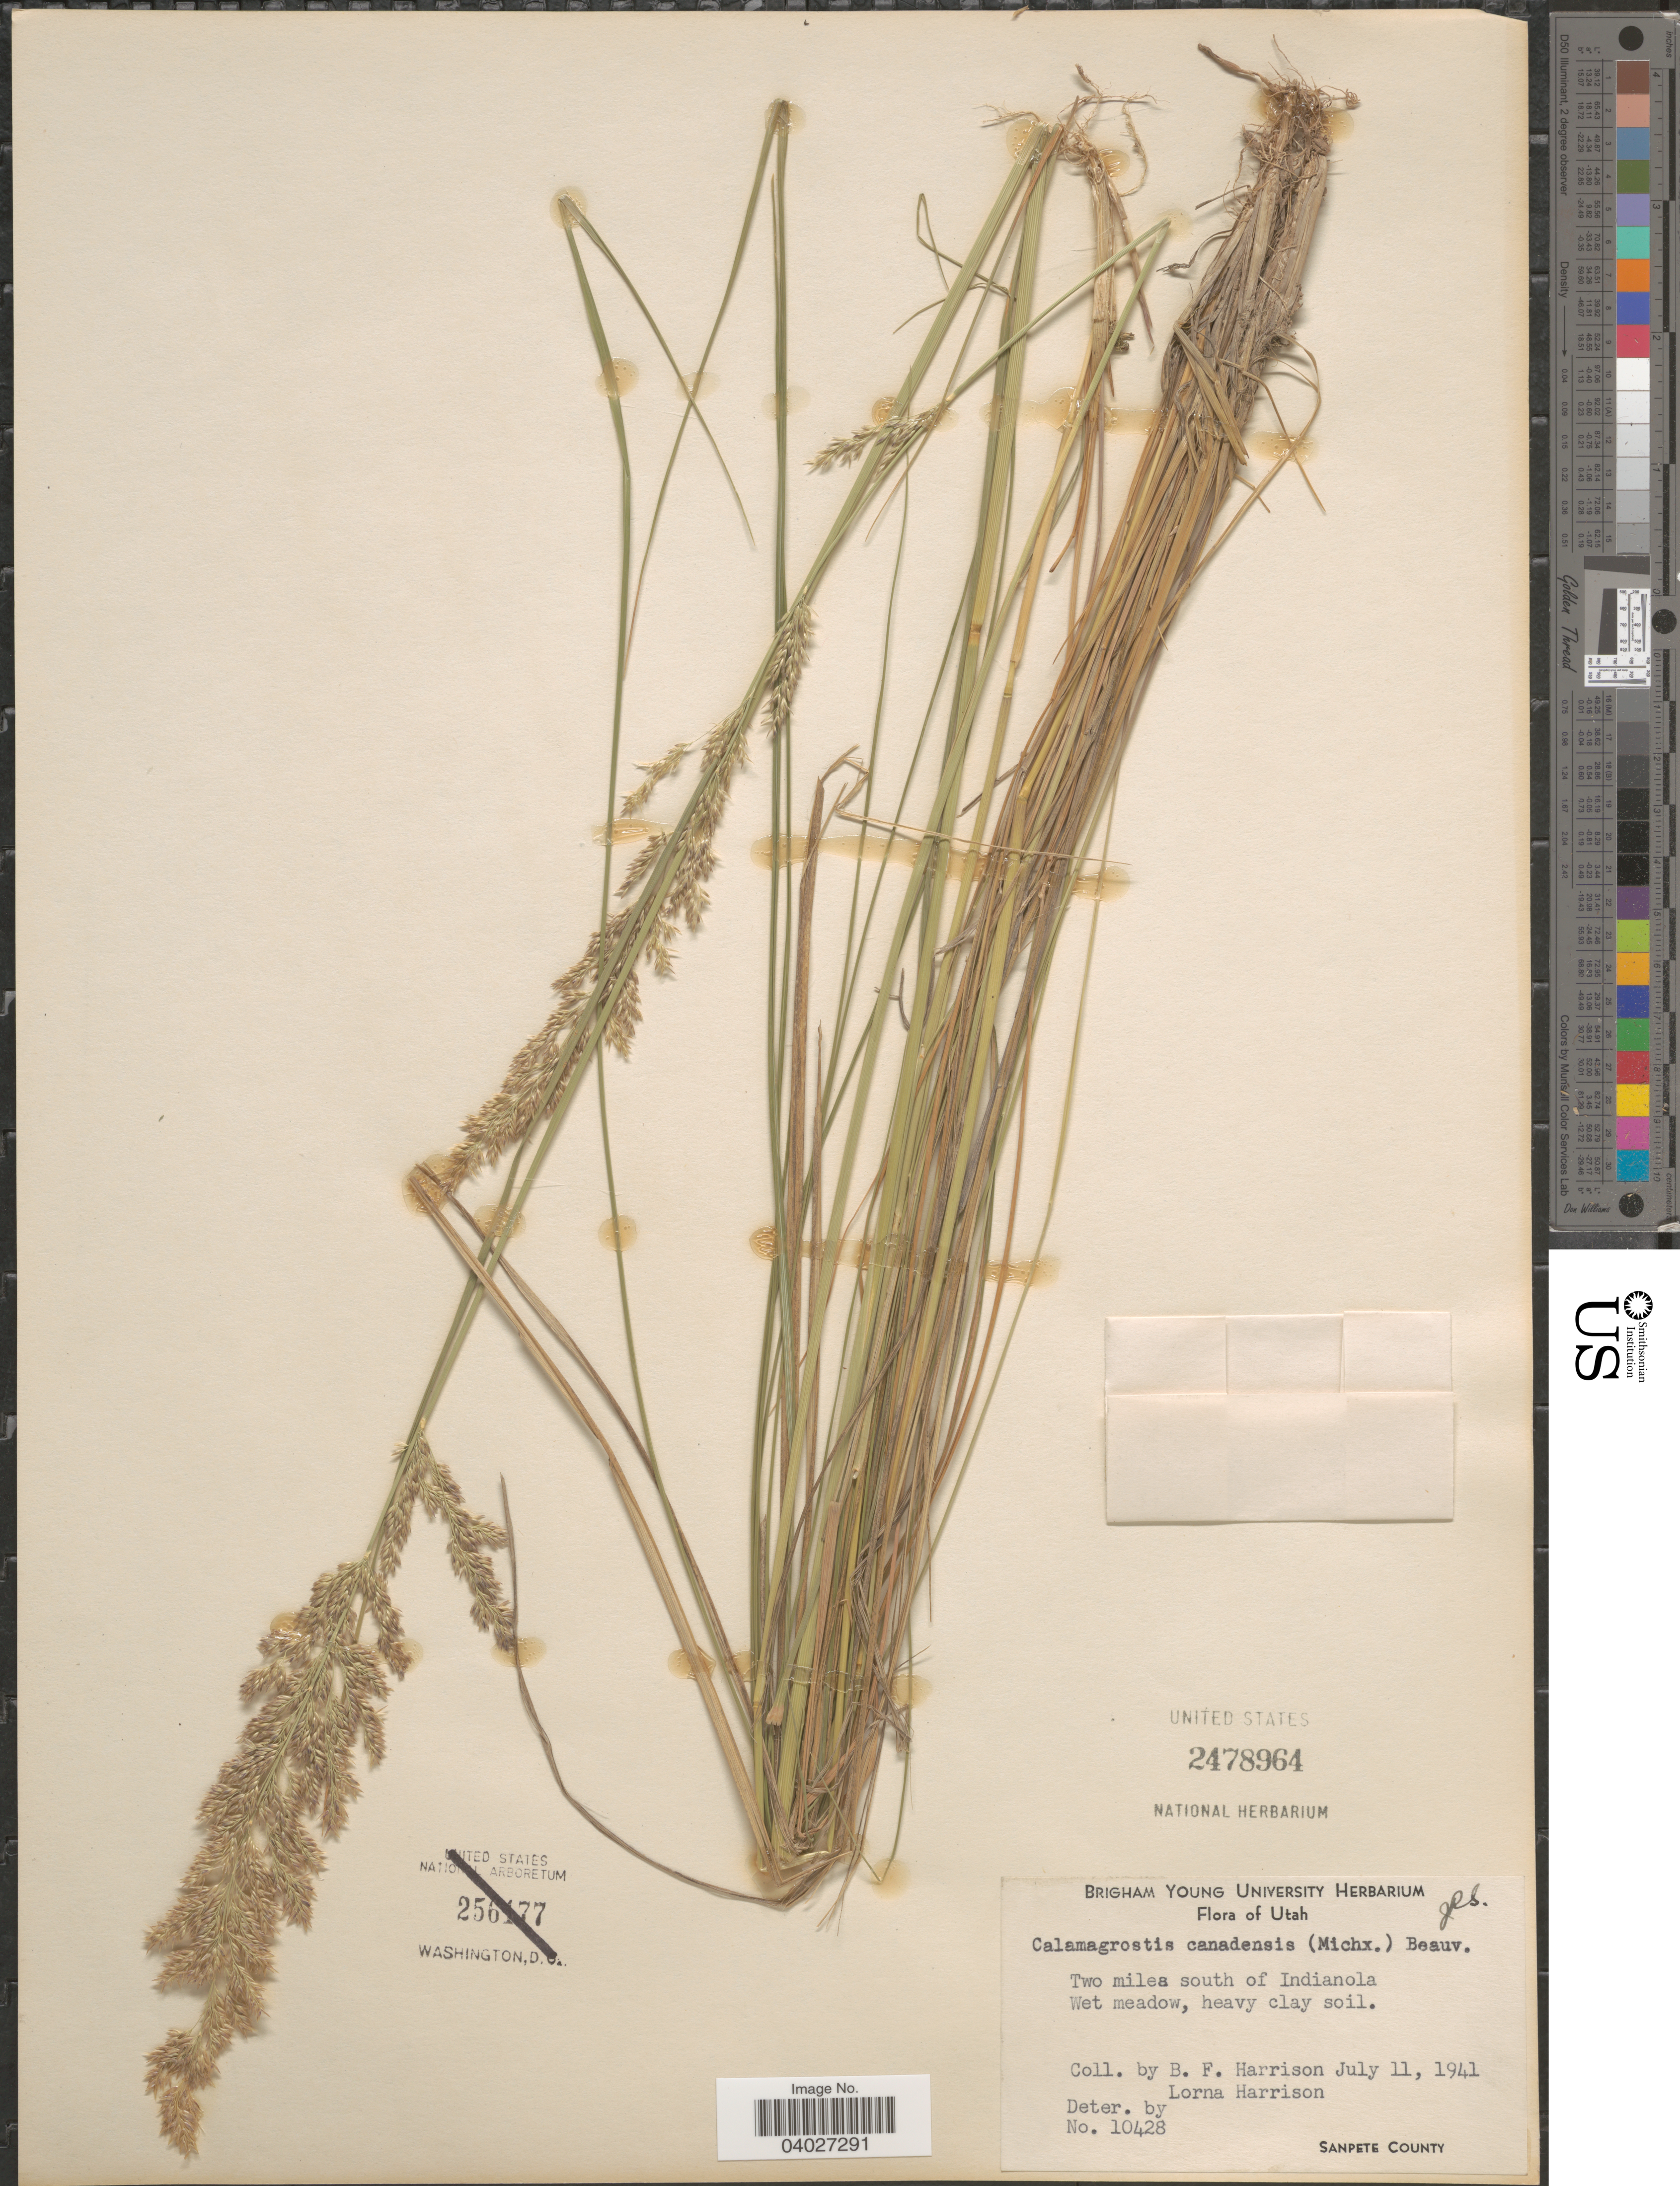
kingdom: Plantae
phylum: Tracheophyta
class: Liliopsida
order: Poales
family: Poaceae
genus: Calamagrostis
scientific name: Calamagrostis canadensis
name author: (Michx.) P. Beauv.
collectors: B. F. Harrison & L. Harrison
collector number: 10428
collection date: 1941-07-11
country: United States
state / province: Utah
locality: Two miles south of Indianola. Sanpete County.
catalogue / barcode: US 2478964